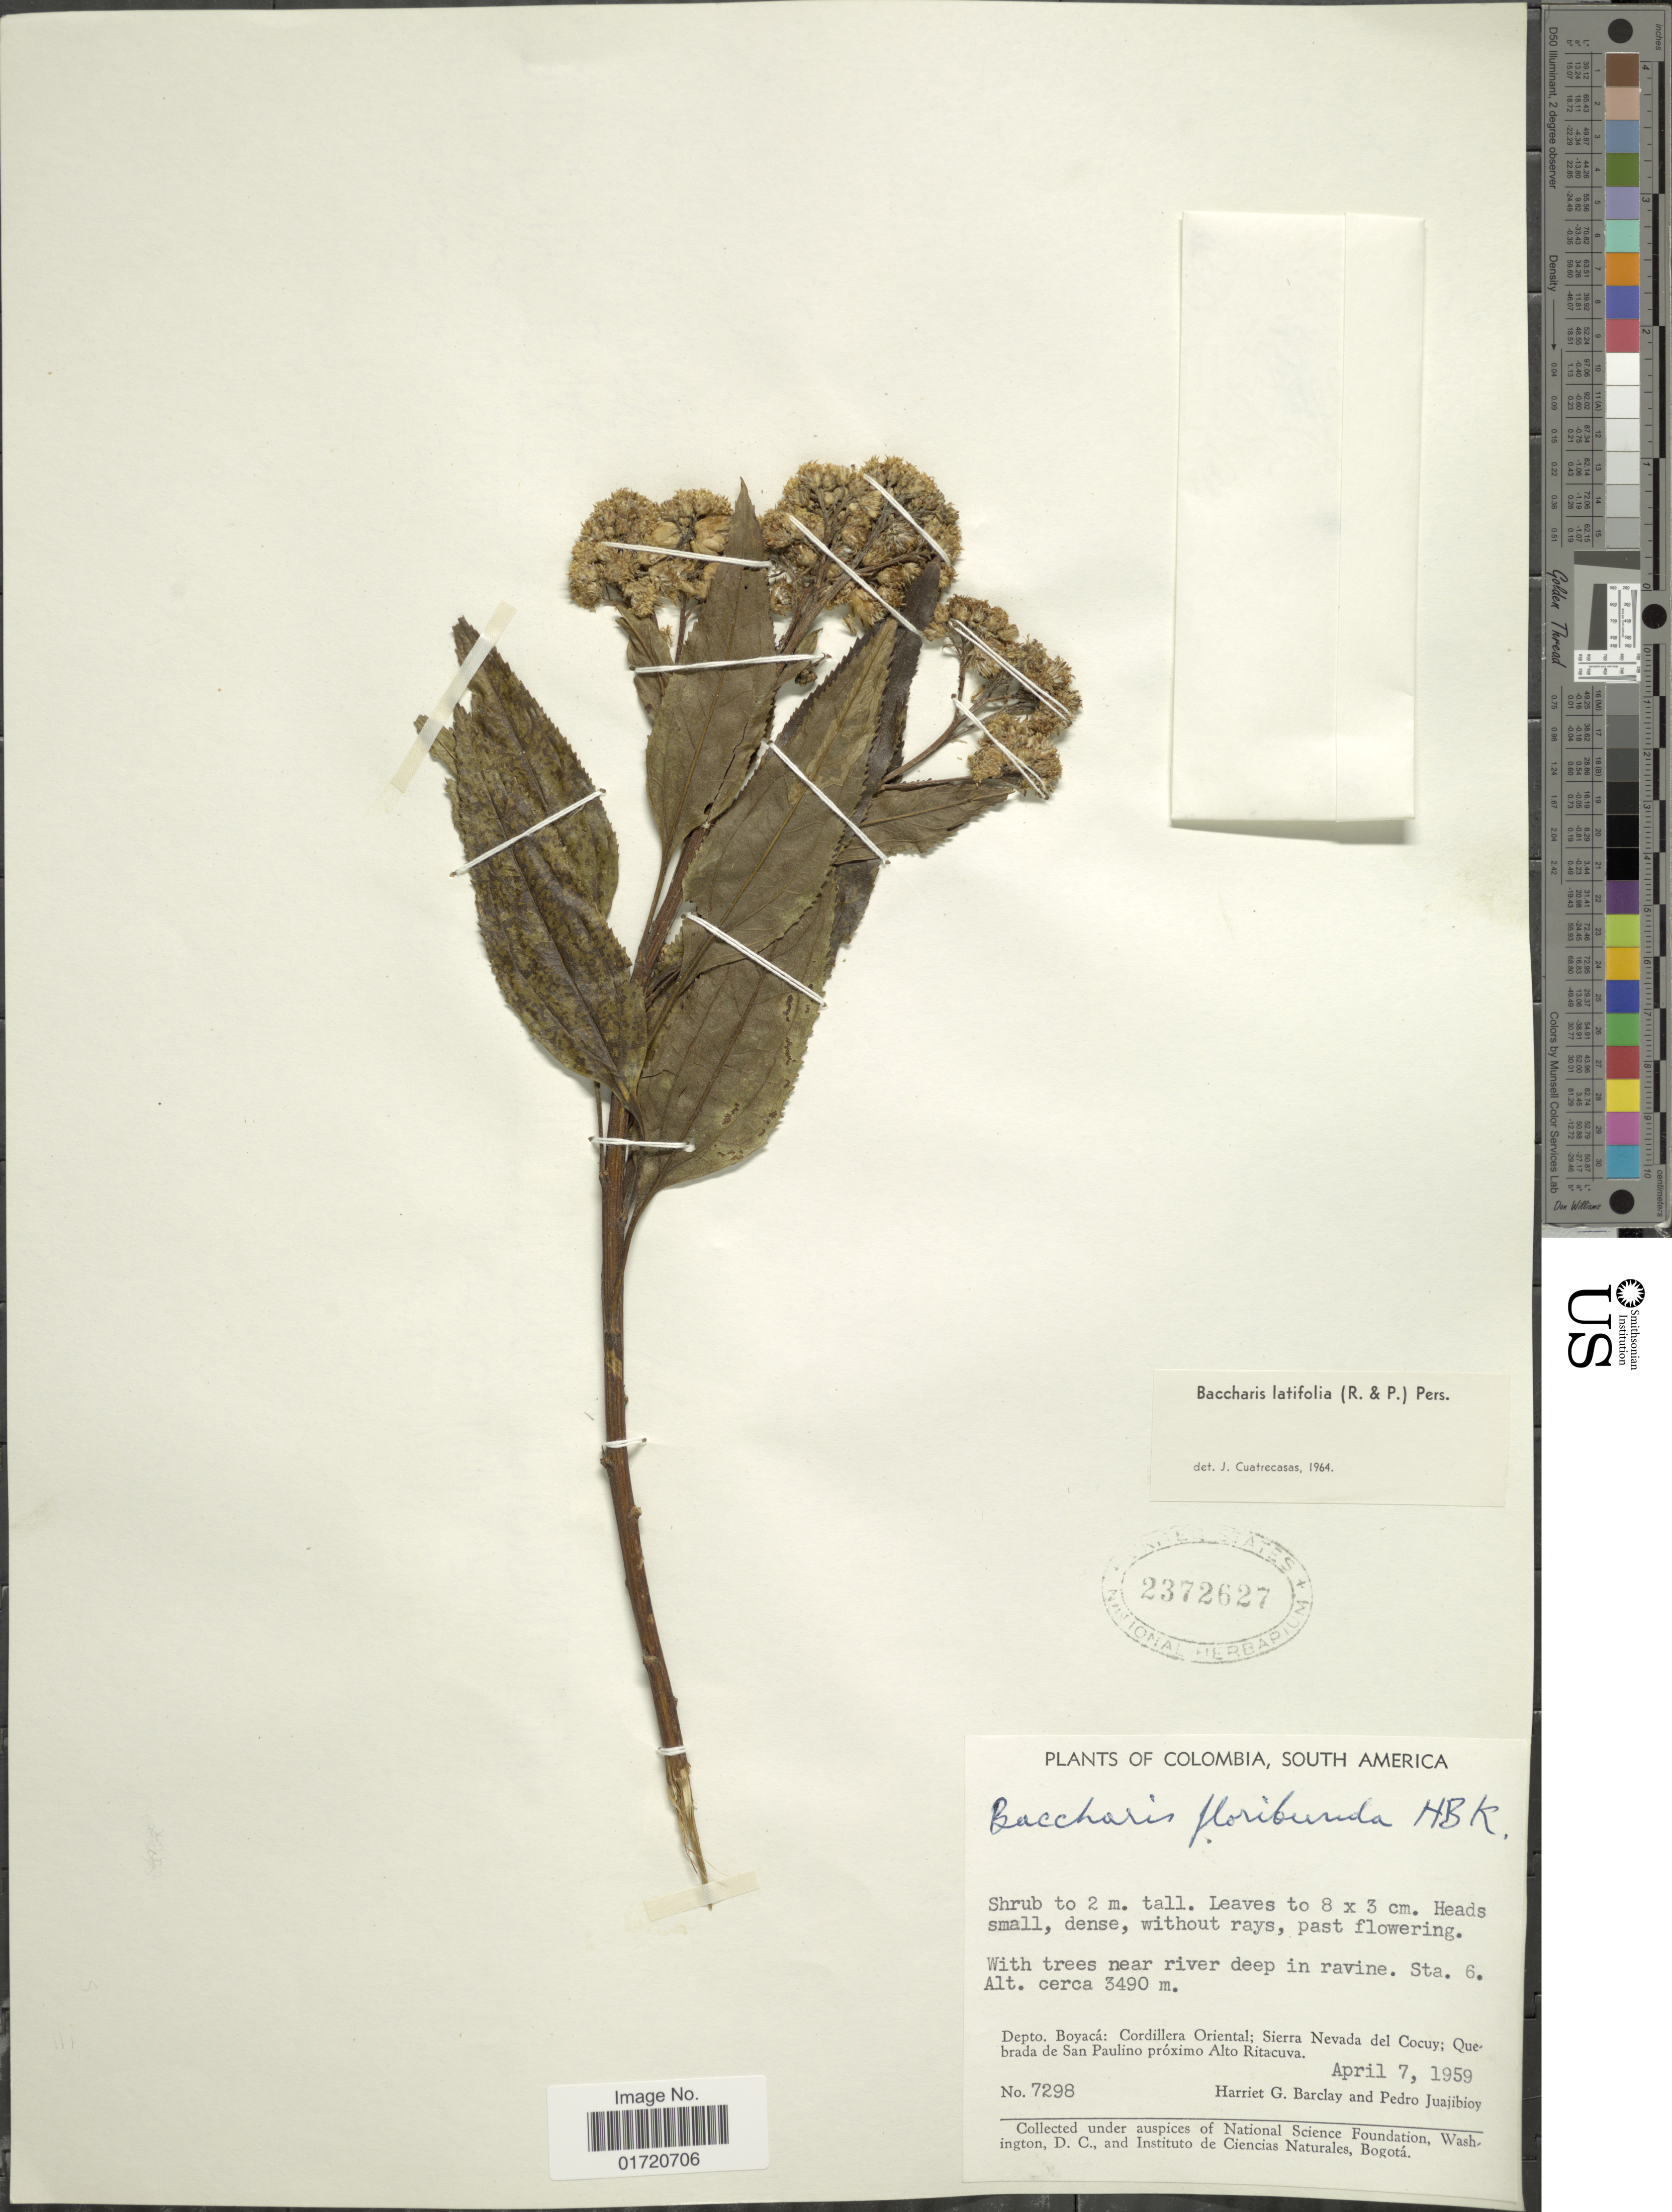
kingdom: Plantae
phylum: Tracheophyta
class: Magnoliopsida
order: Asterales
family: Asteraceae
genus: Baccharis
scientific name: Baccharis latifolia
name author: (Ruiz & Pav.) Pers.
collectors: H. G. Barclay & P. Juajibioy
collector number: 7298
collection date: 1959-04-07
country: Colombia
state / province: Boyacá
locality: South America, Cordillera Oriental, Sierra Nevada del Cocuy, Quebrada de San Paulino proximo Alto Ritacuva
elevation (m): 3490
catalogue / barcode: US 2372627